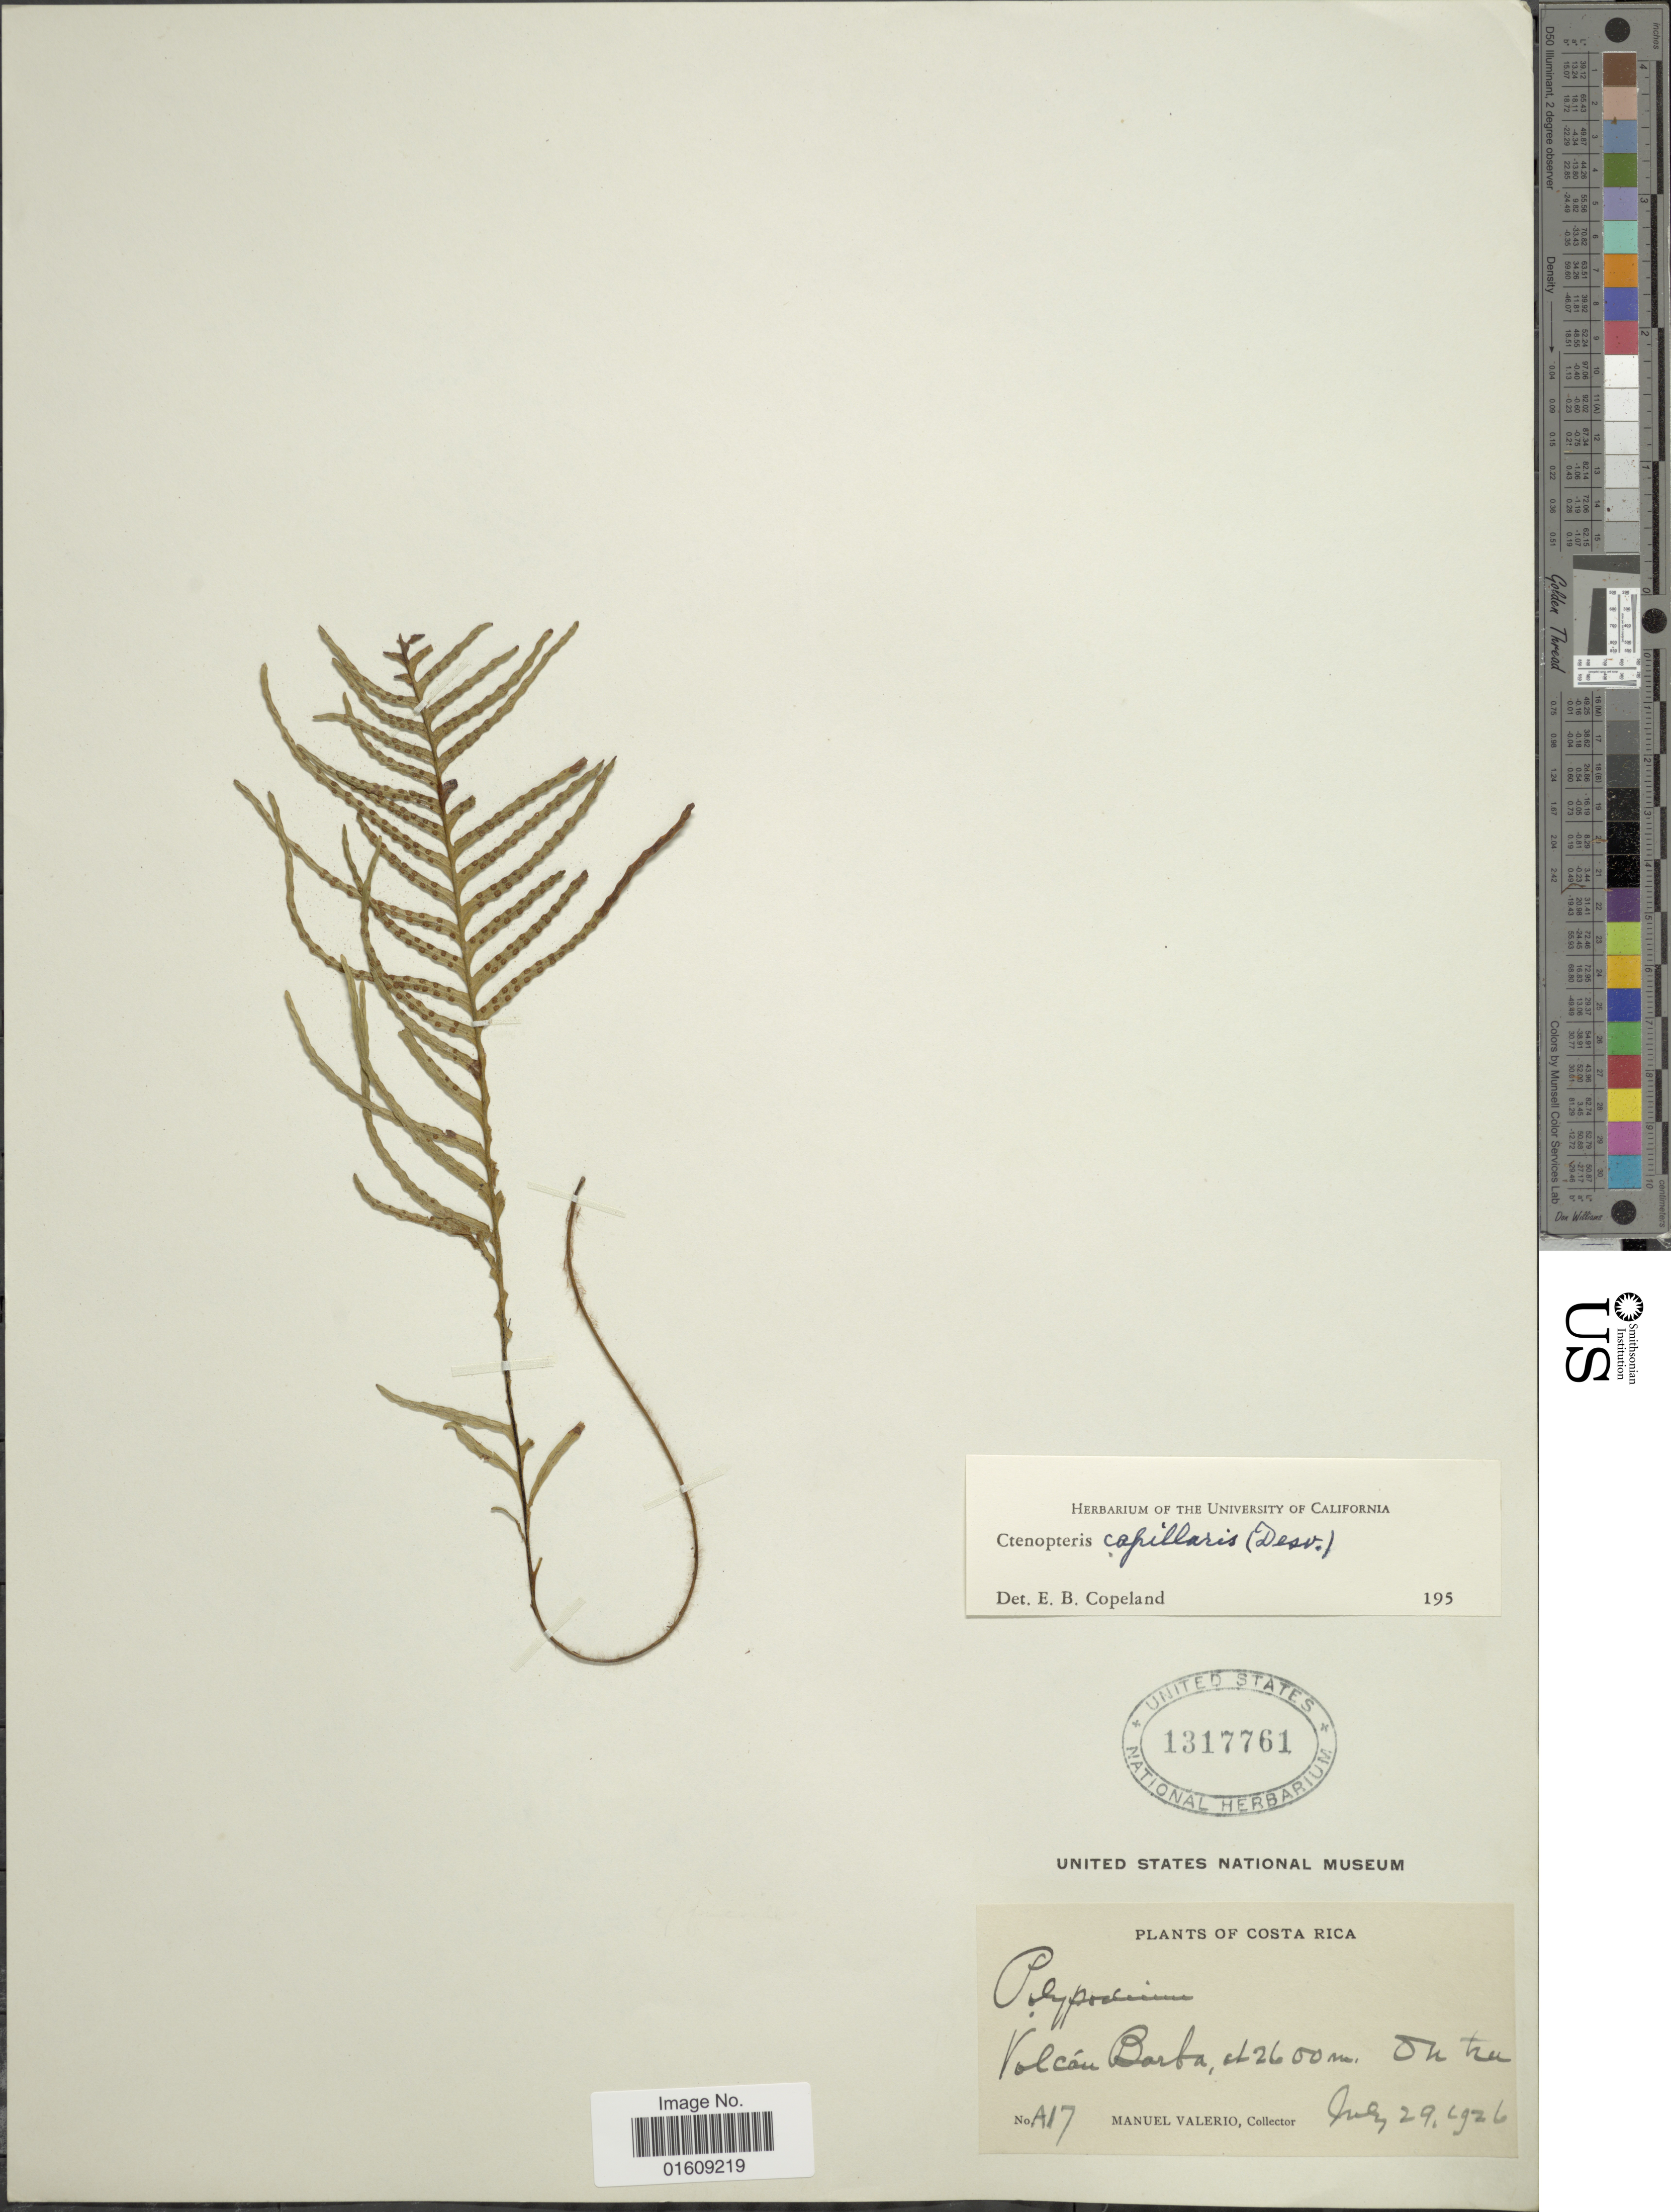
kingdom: Plantae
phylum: Tracheophyta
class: Polypodiopsida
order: Polypodiales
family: Polypodiaceae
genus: Ceradenia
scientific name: Ceradenia fucoides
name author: (Christ) L.E. Bishop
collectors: M. Valerio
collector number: A17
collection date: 1926-07-29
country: Costa Rica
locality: Costa Rica, Volcán Barba.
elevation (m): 2600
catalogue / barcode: US 1317761